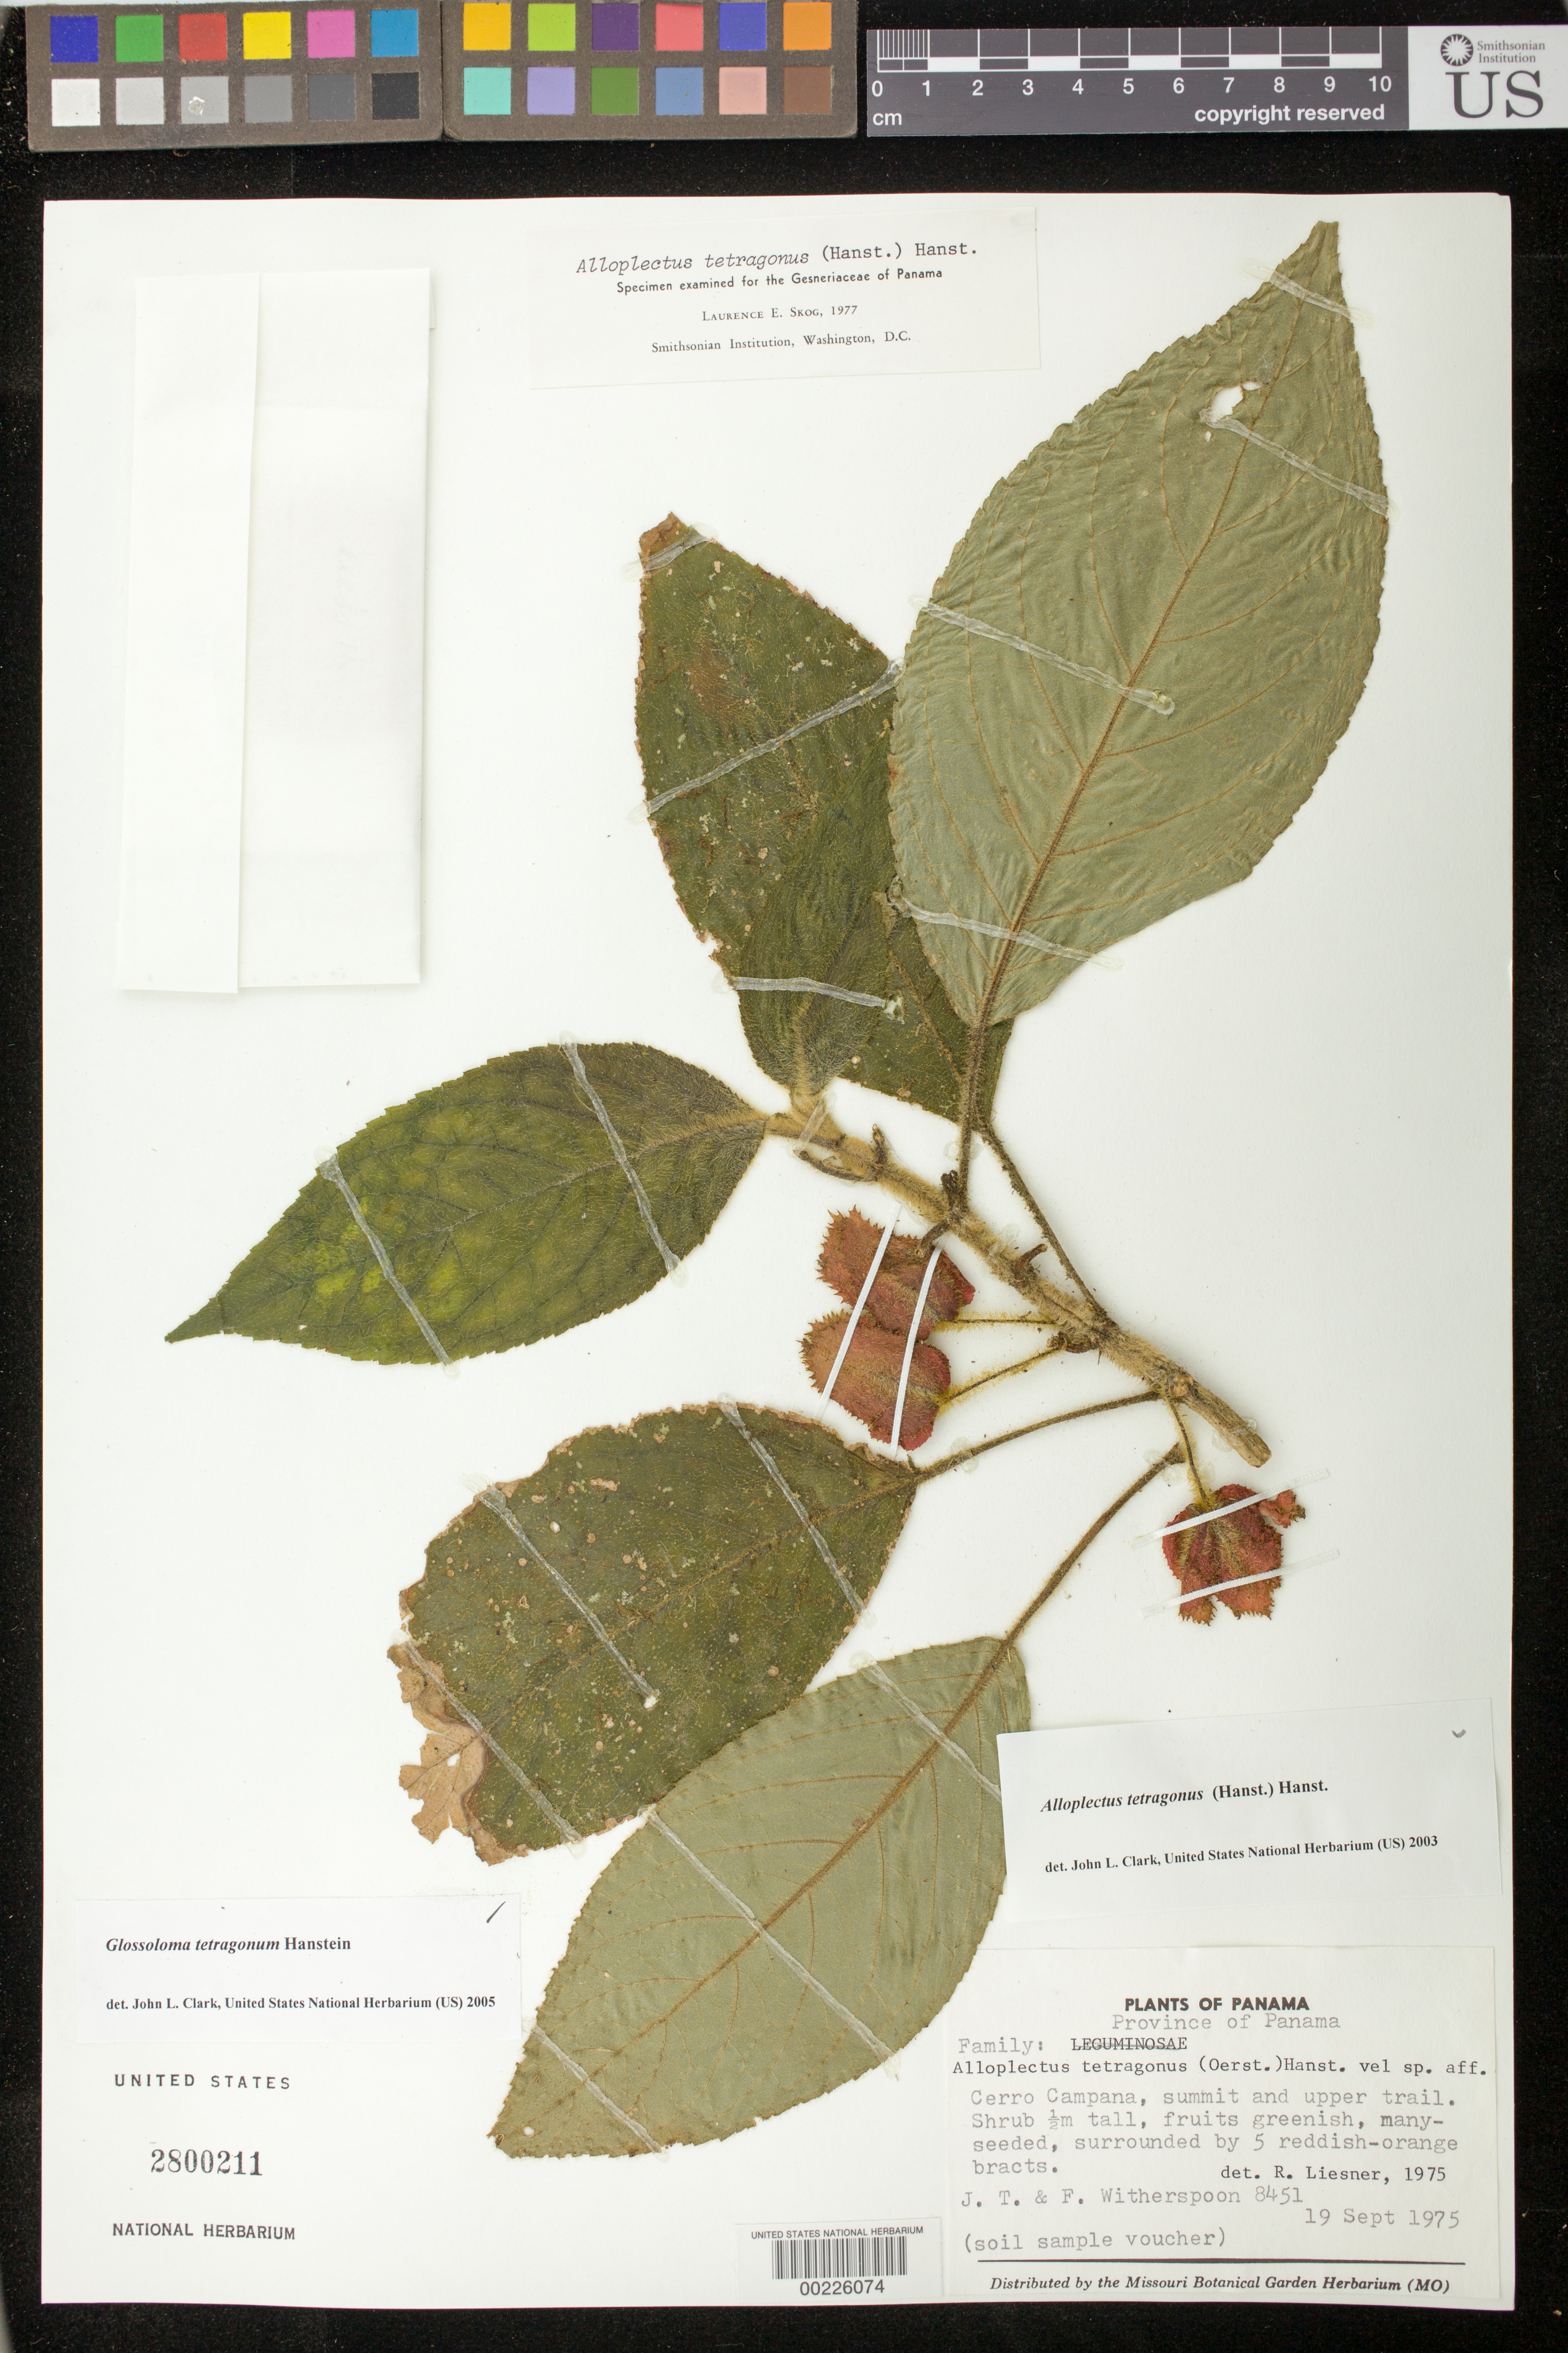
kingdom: Plantae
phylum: Tracheophyta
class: Magnoliopsida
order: Lamiales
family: Gesneriaceae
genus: Glossoloma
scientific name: Glossoloma tetragonum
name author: Hanst.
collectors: J. Witherspoon & F. Witherspoon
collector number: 8451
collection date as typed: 19 Sep 1975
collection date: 1975-09-19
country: Panama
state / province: Panamá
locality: Cerro Campana, summit and upper trail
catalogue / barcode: US 2800211